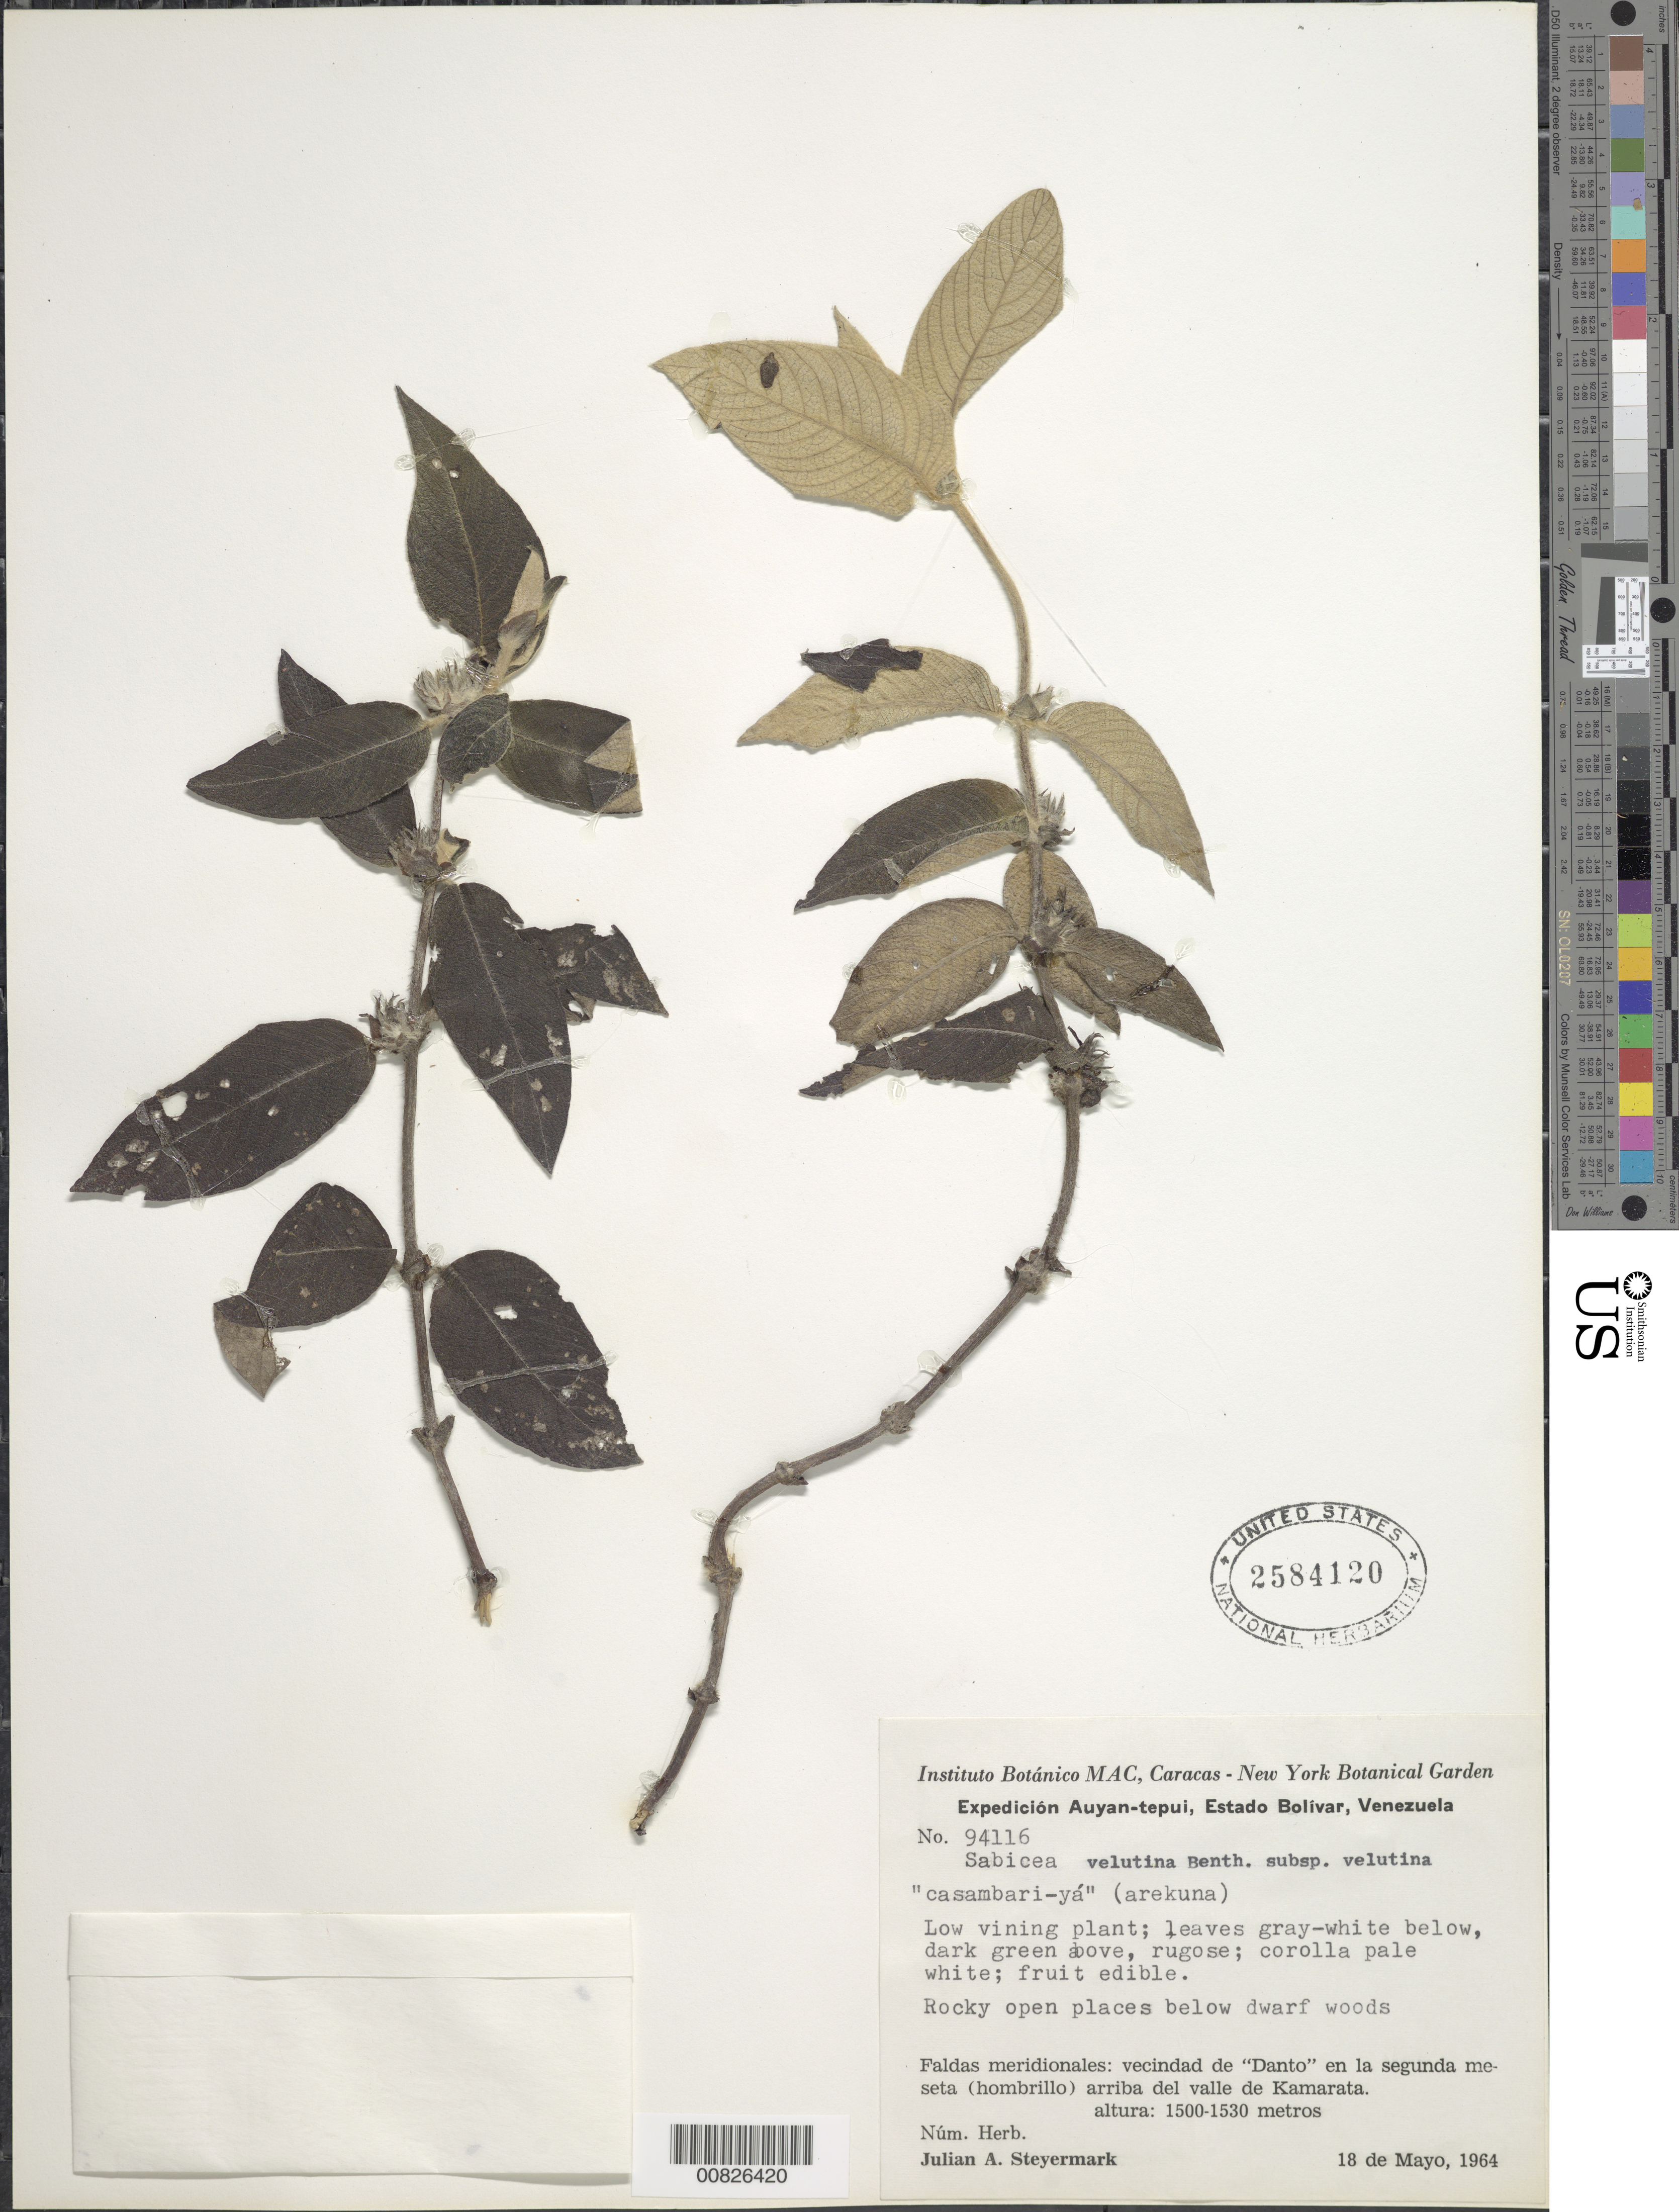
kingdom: Plantae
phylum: Tracheophyta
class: Magnoliopsida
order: Gentianales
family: Rubiaceae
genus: Sabicea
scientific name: Sabicea velutina subsp. velutina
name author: Benth.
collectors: J. Steyermark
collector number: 94116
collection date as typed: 18-May-64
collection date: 1964-05-18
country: Venezuela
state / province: Bolívar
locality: Auyan-tepuí, Kamarata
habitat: Rocky open places below dwarf woods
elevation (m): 1500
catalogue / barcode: US 2584120